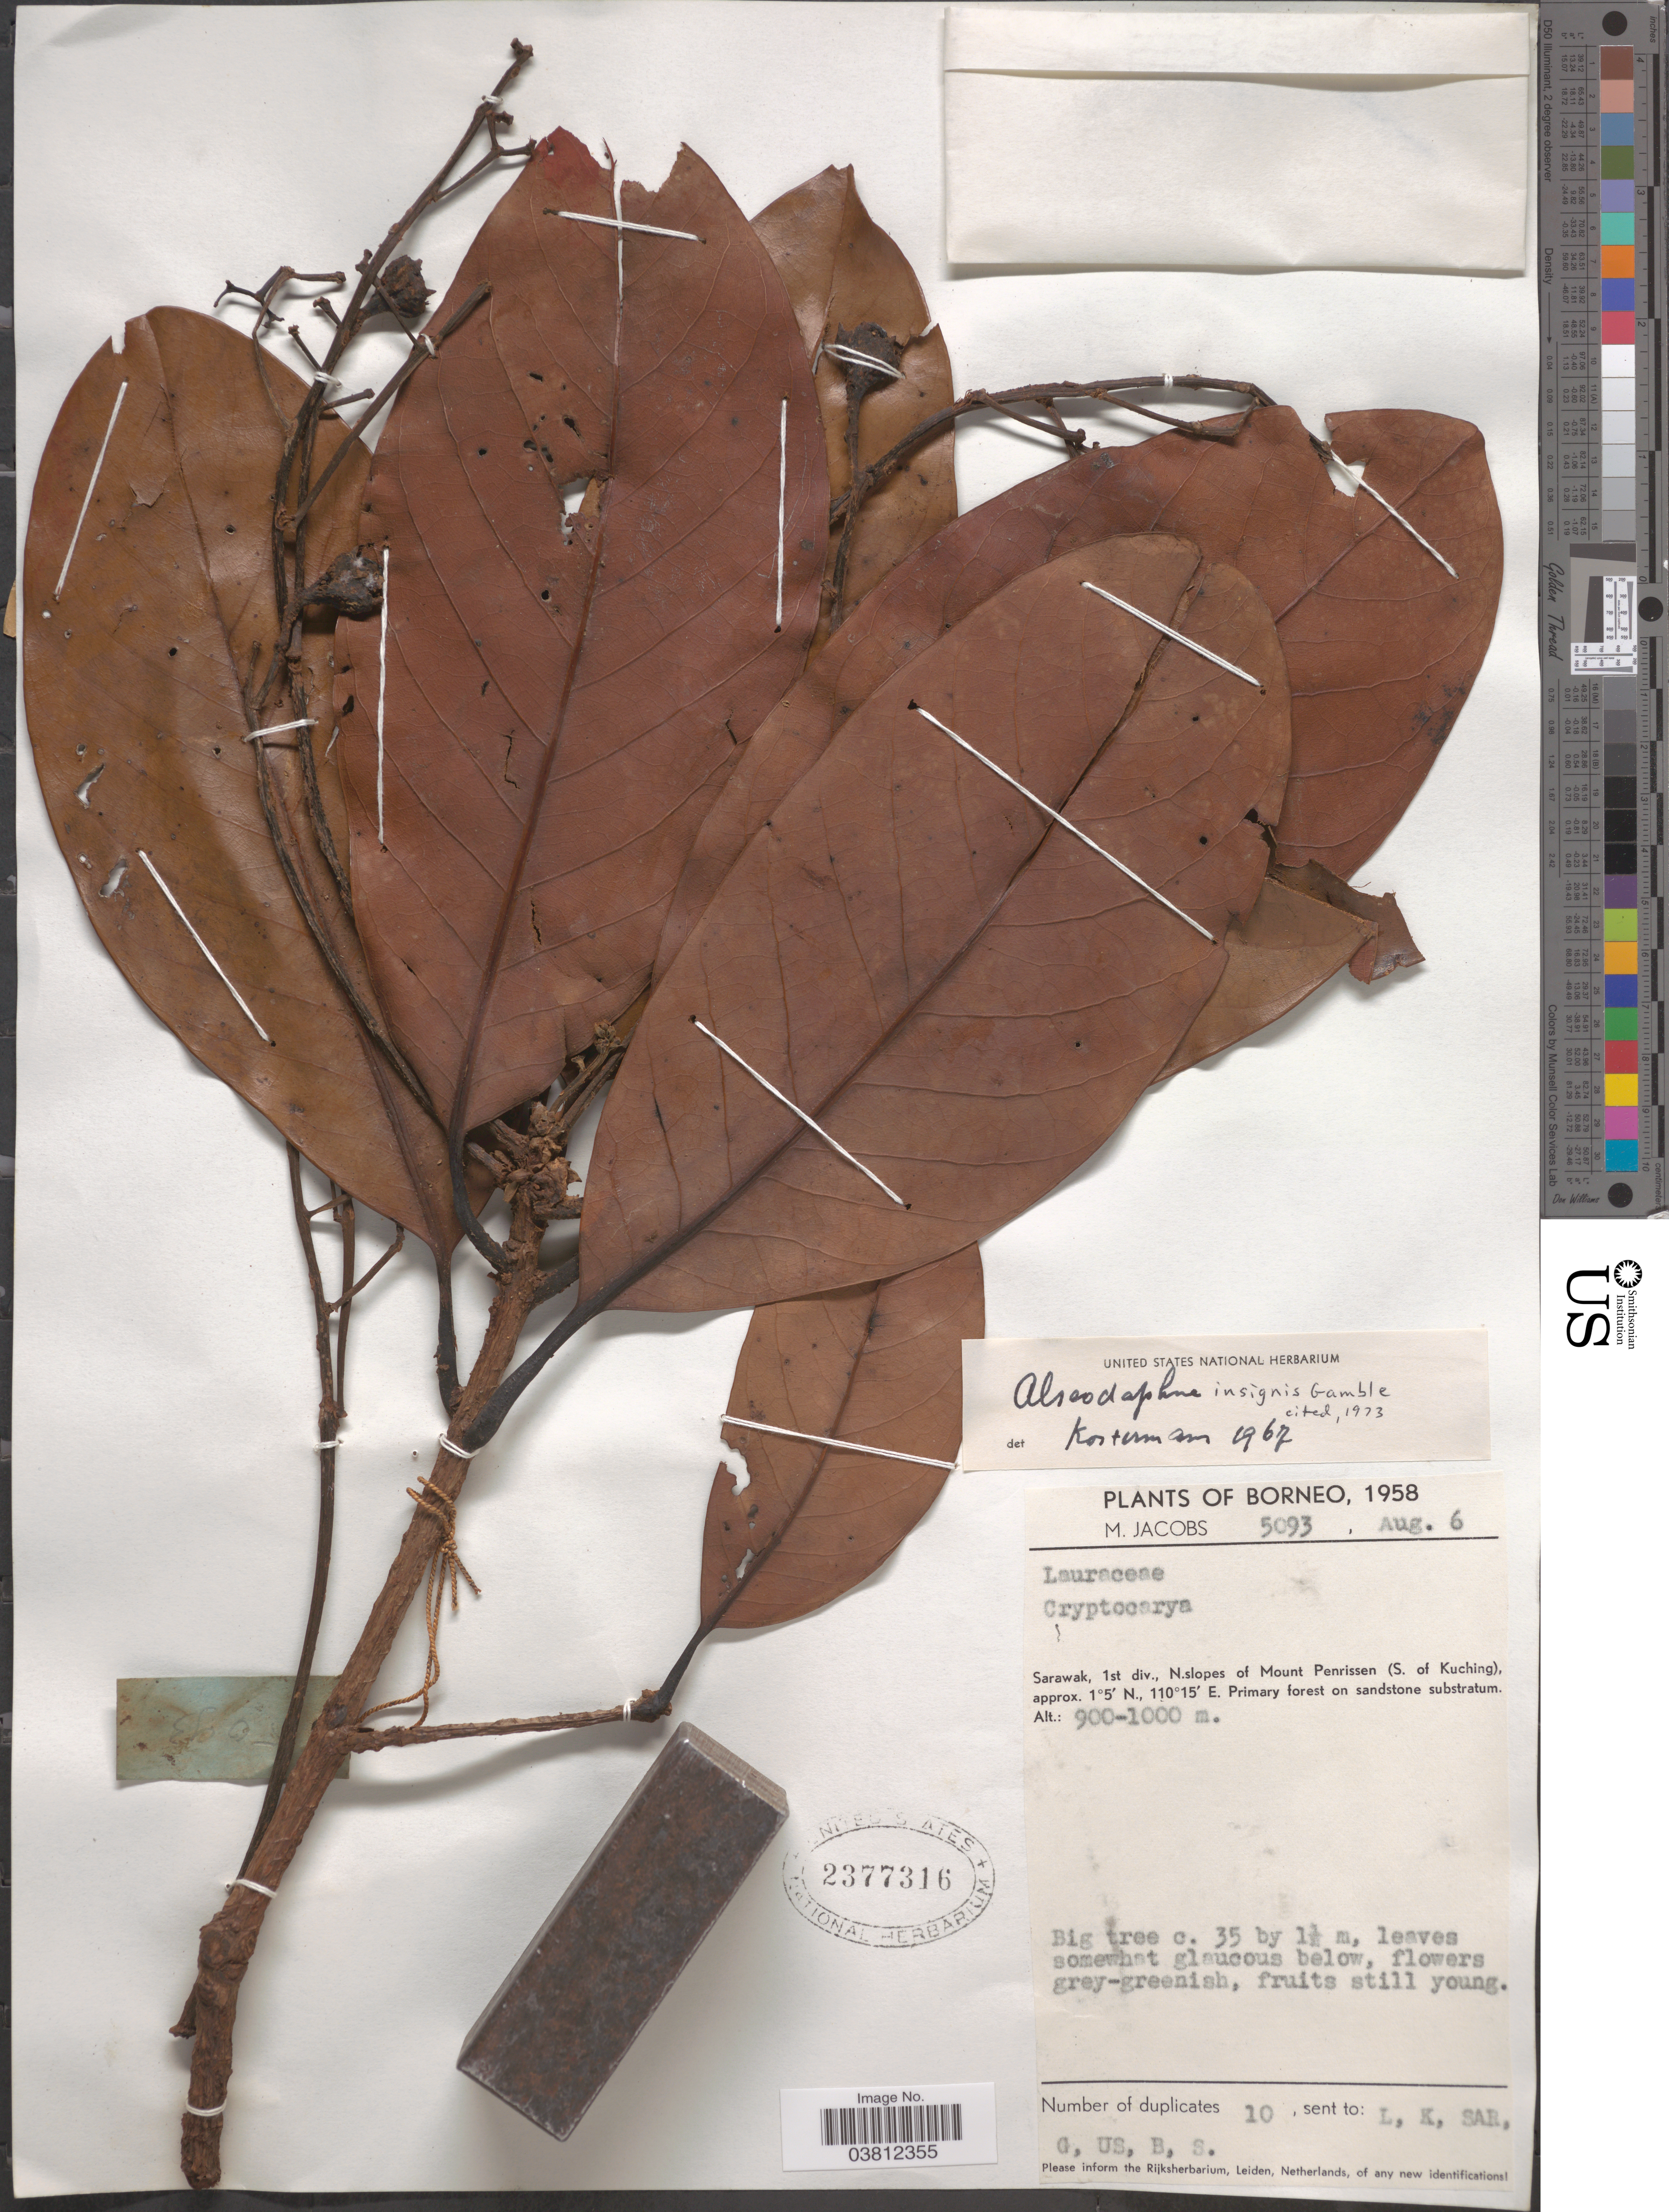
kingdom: Plantae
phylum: Tracheophyta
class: Magnoliopsida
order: Laurales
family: Lauraceae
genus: Alseodaphne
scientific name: Alseodaphne insignis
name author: Gamble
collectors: M. Jacobs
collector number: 5093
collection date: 1958-08-06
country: Malaysia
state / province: Sarawak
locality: Borneo. 1st div., N.slopes of Mount Penrissen (S. of Kuching).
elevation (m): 900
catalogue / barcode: US 2377316